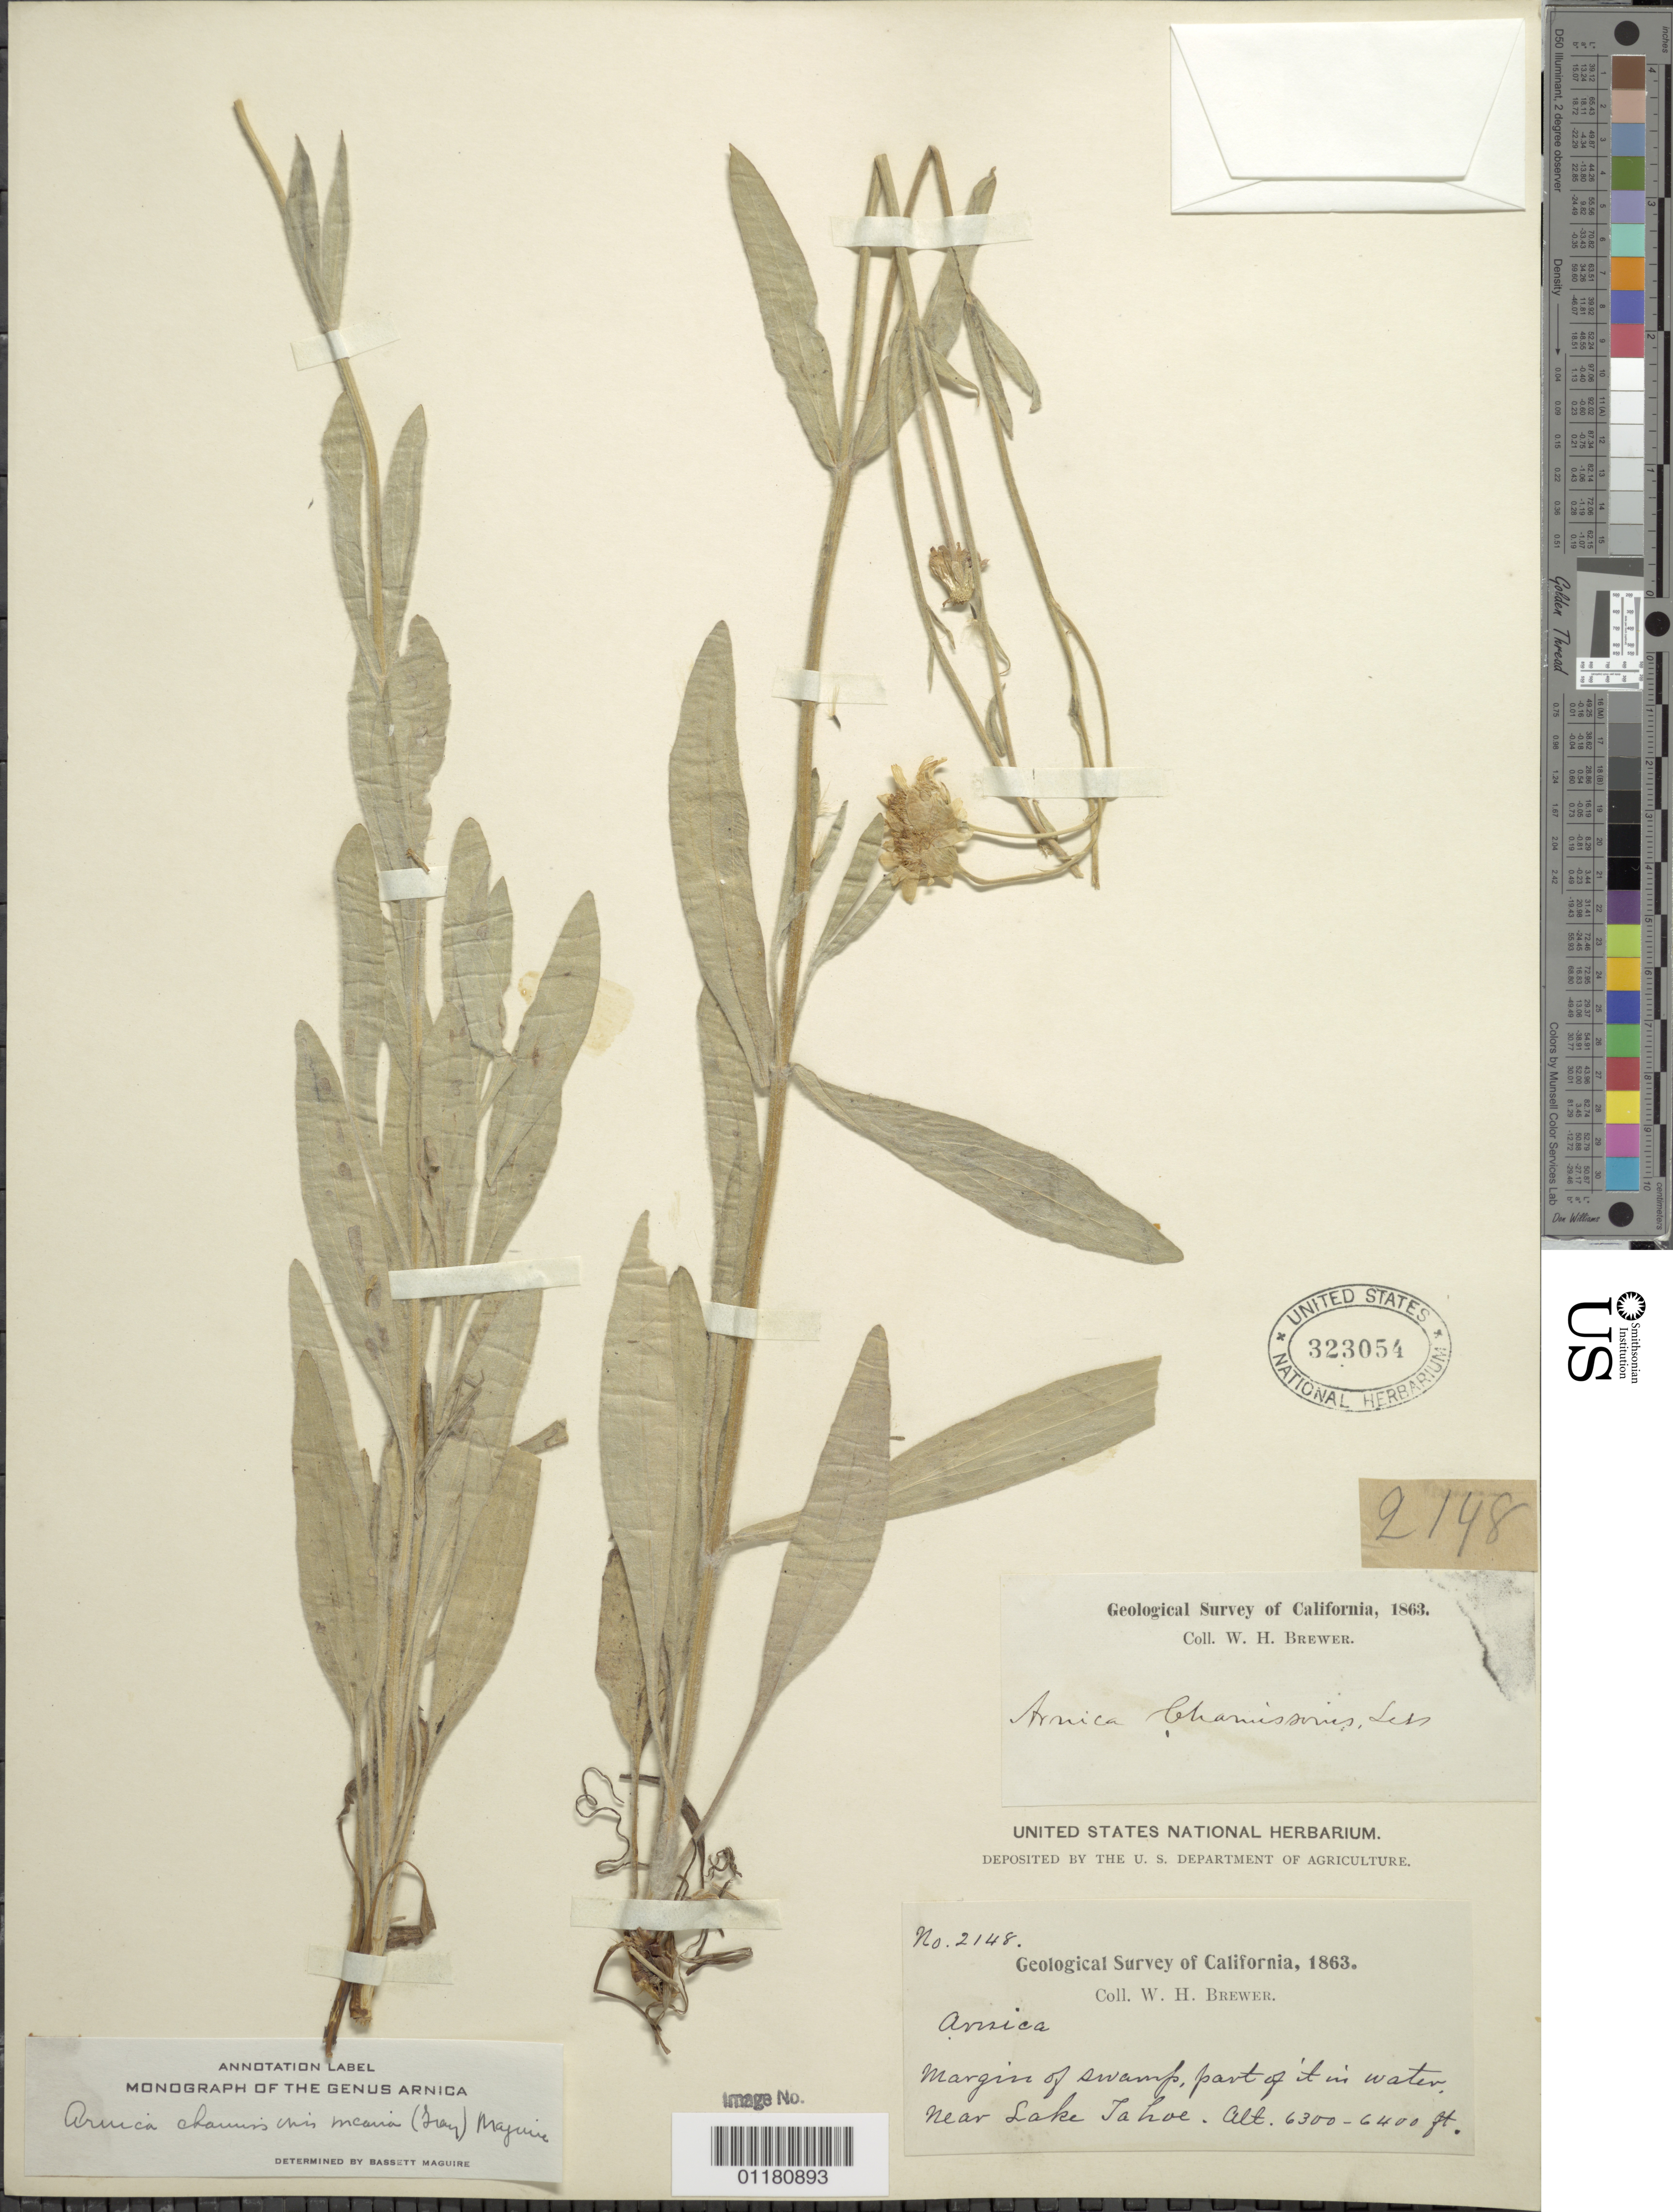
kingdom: Plantae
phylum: Tracheophyta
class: Magnoliopsida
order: Asterales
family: Asteraceae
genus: Arnica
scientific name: Arnica chamissonis subsp. incana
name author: (A. Gray) Maguire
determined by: Maguire, Bassett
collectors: W. H. Brewer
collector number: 2148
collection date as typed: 1864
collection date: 1863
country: United States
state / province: California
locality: margin of swamp, near Lake Tahoe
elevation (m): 1920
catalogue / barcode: US 323054